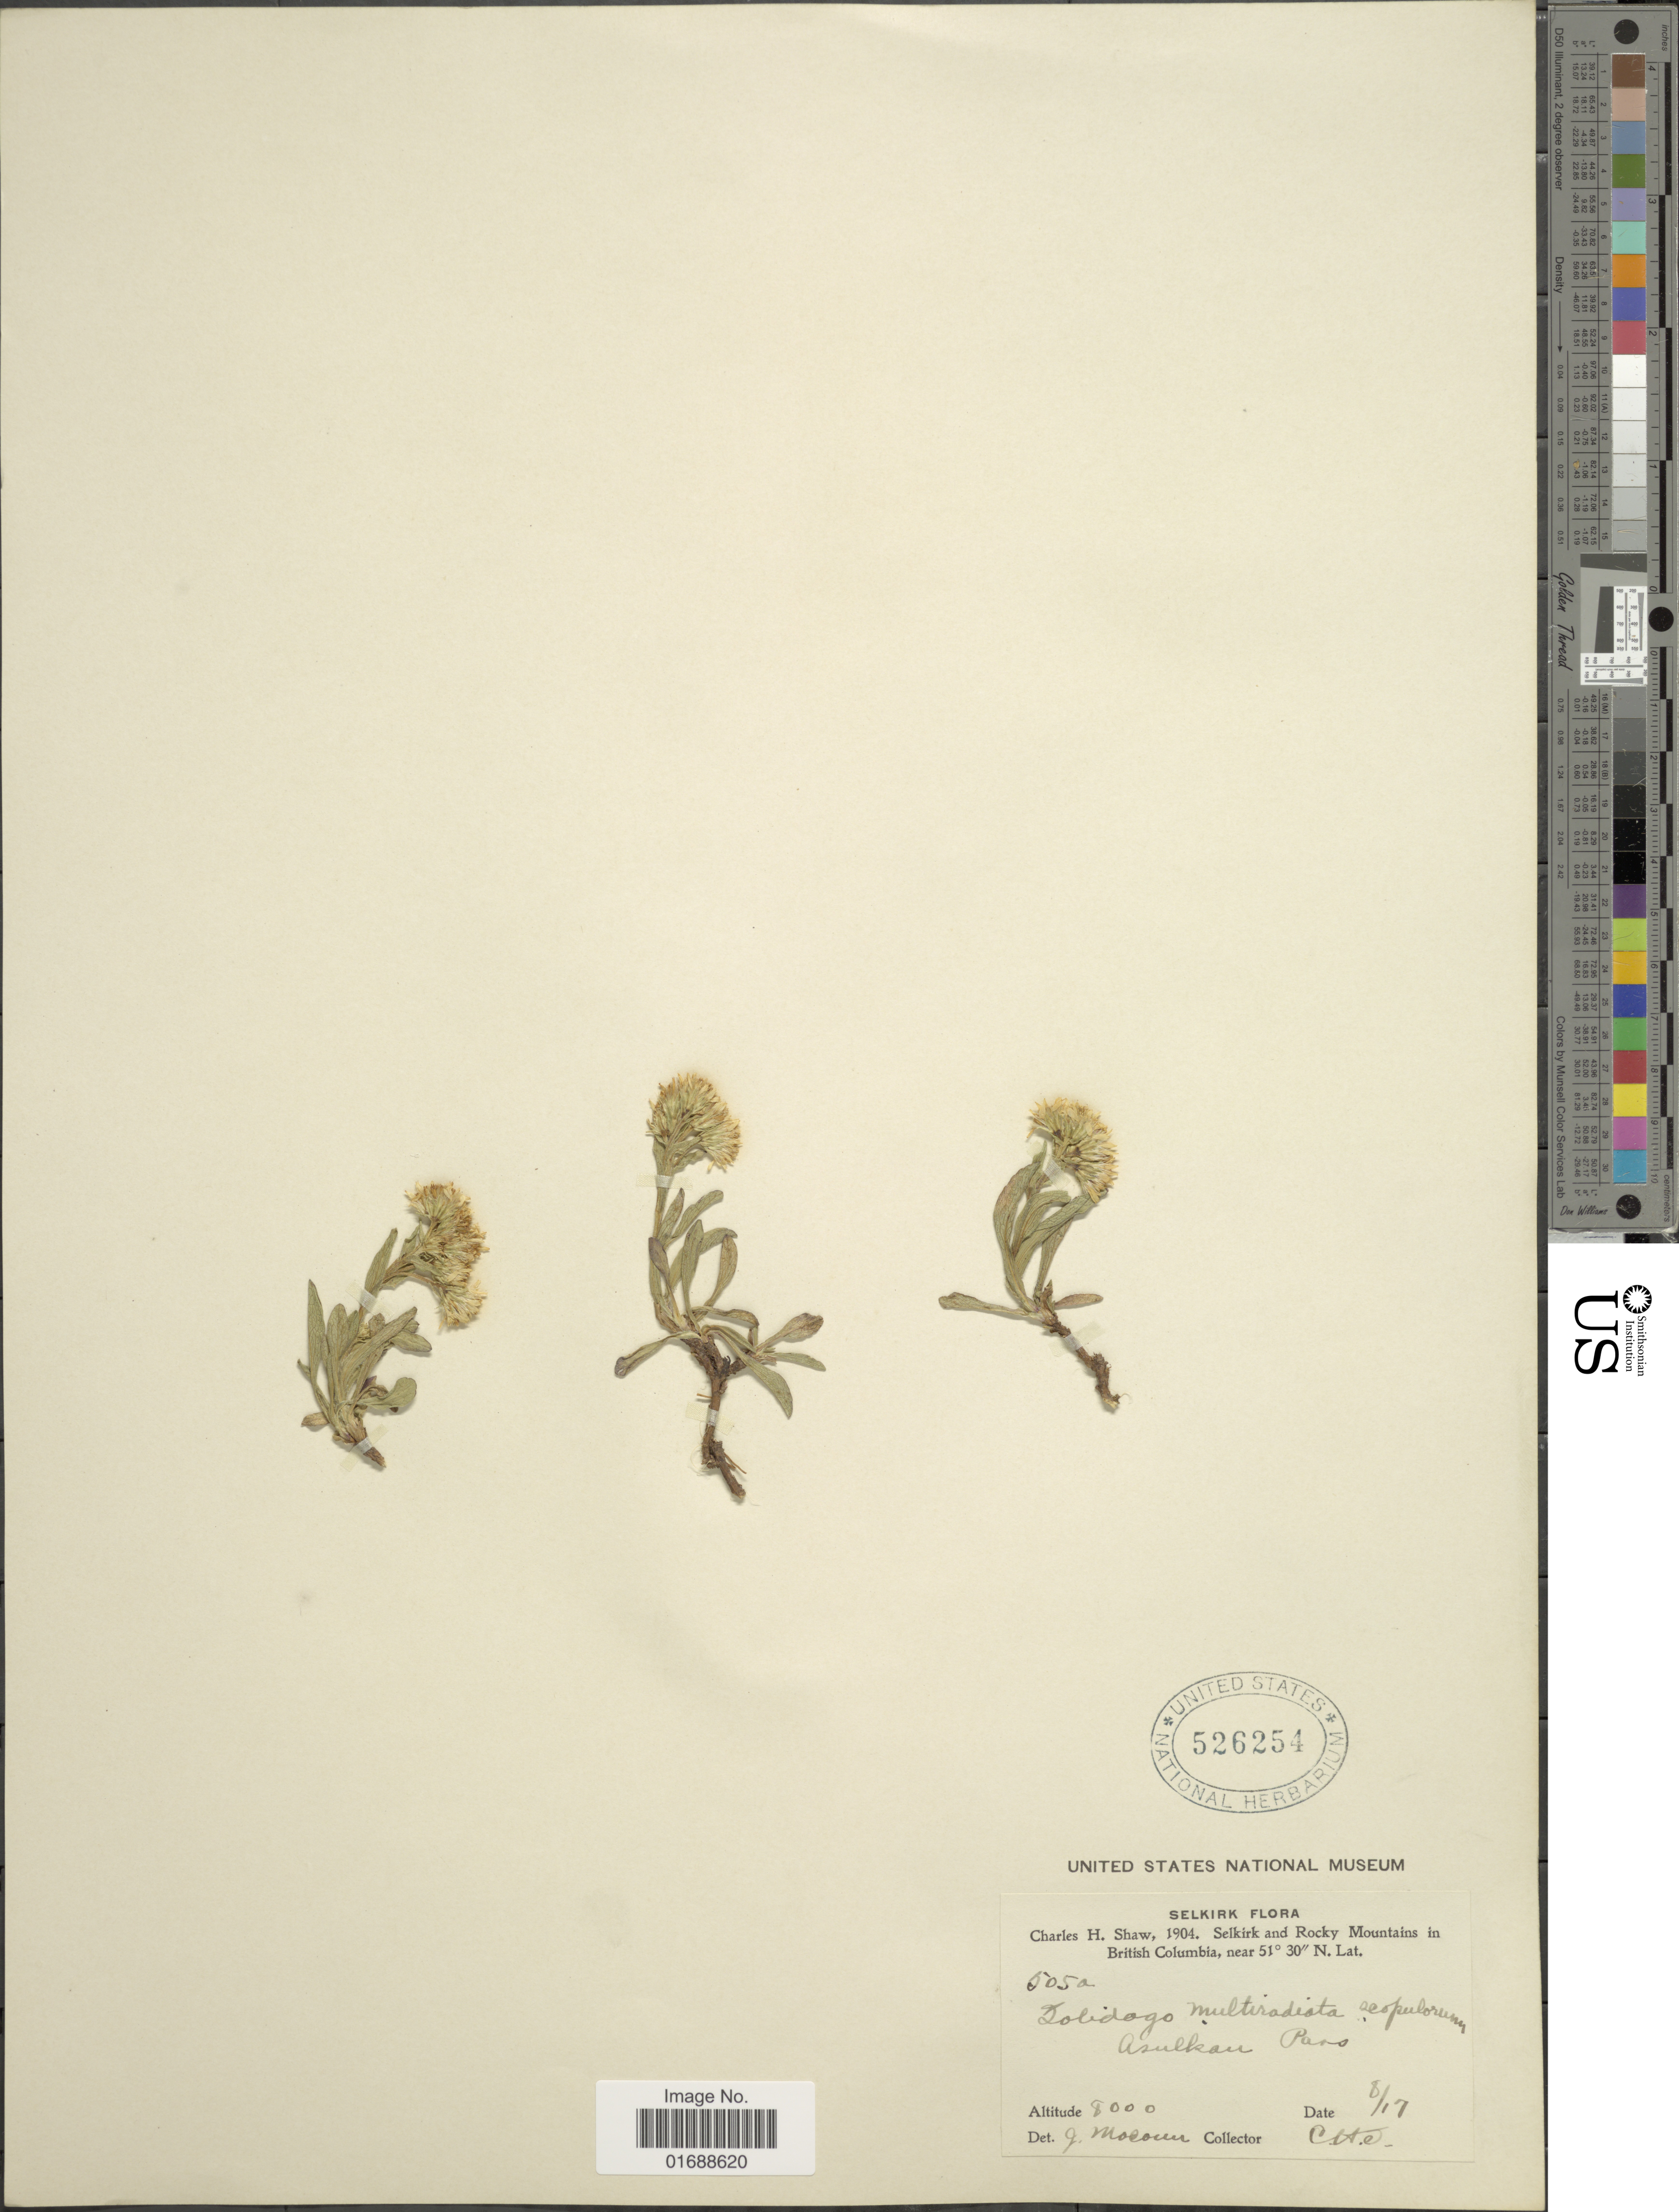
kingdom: Plantae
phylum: Tracheophyta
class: Magnoliopsida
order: Asterales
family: Asteraceae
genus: Solidago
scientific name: Solidago multiradiata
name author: Aiton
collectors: C. H. Shaw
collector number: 505a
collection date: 1904-08-17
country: Canada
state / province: British Columbia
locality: Selkirk and Rocky Mountains, Asulkan Pass.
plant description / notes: Precise locality edit: Corrected "Azulkau Pass" to "Asulkan Pass."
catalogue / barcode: US 526254